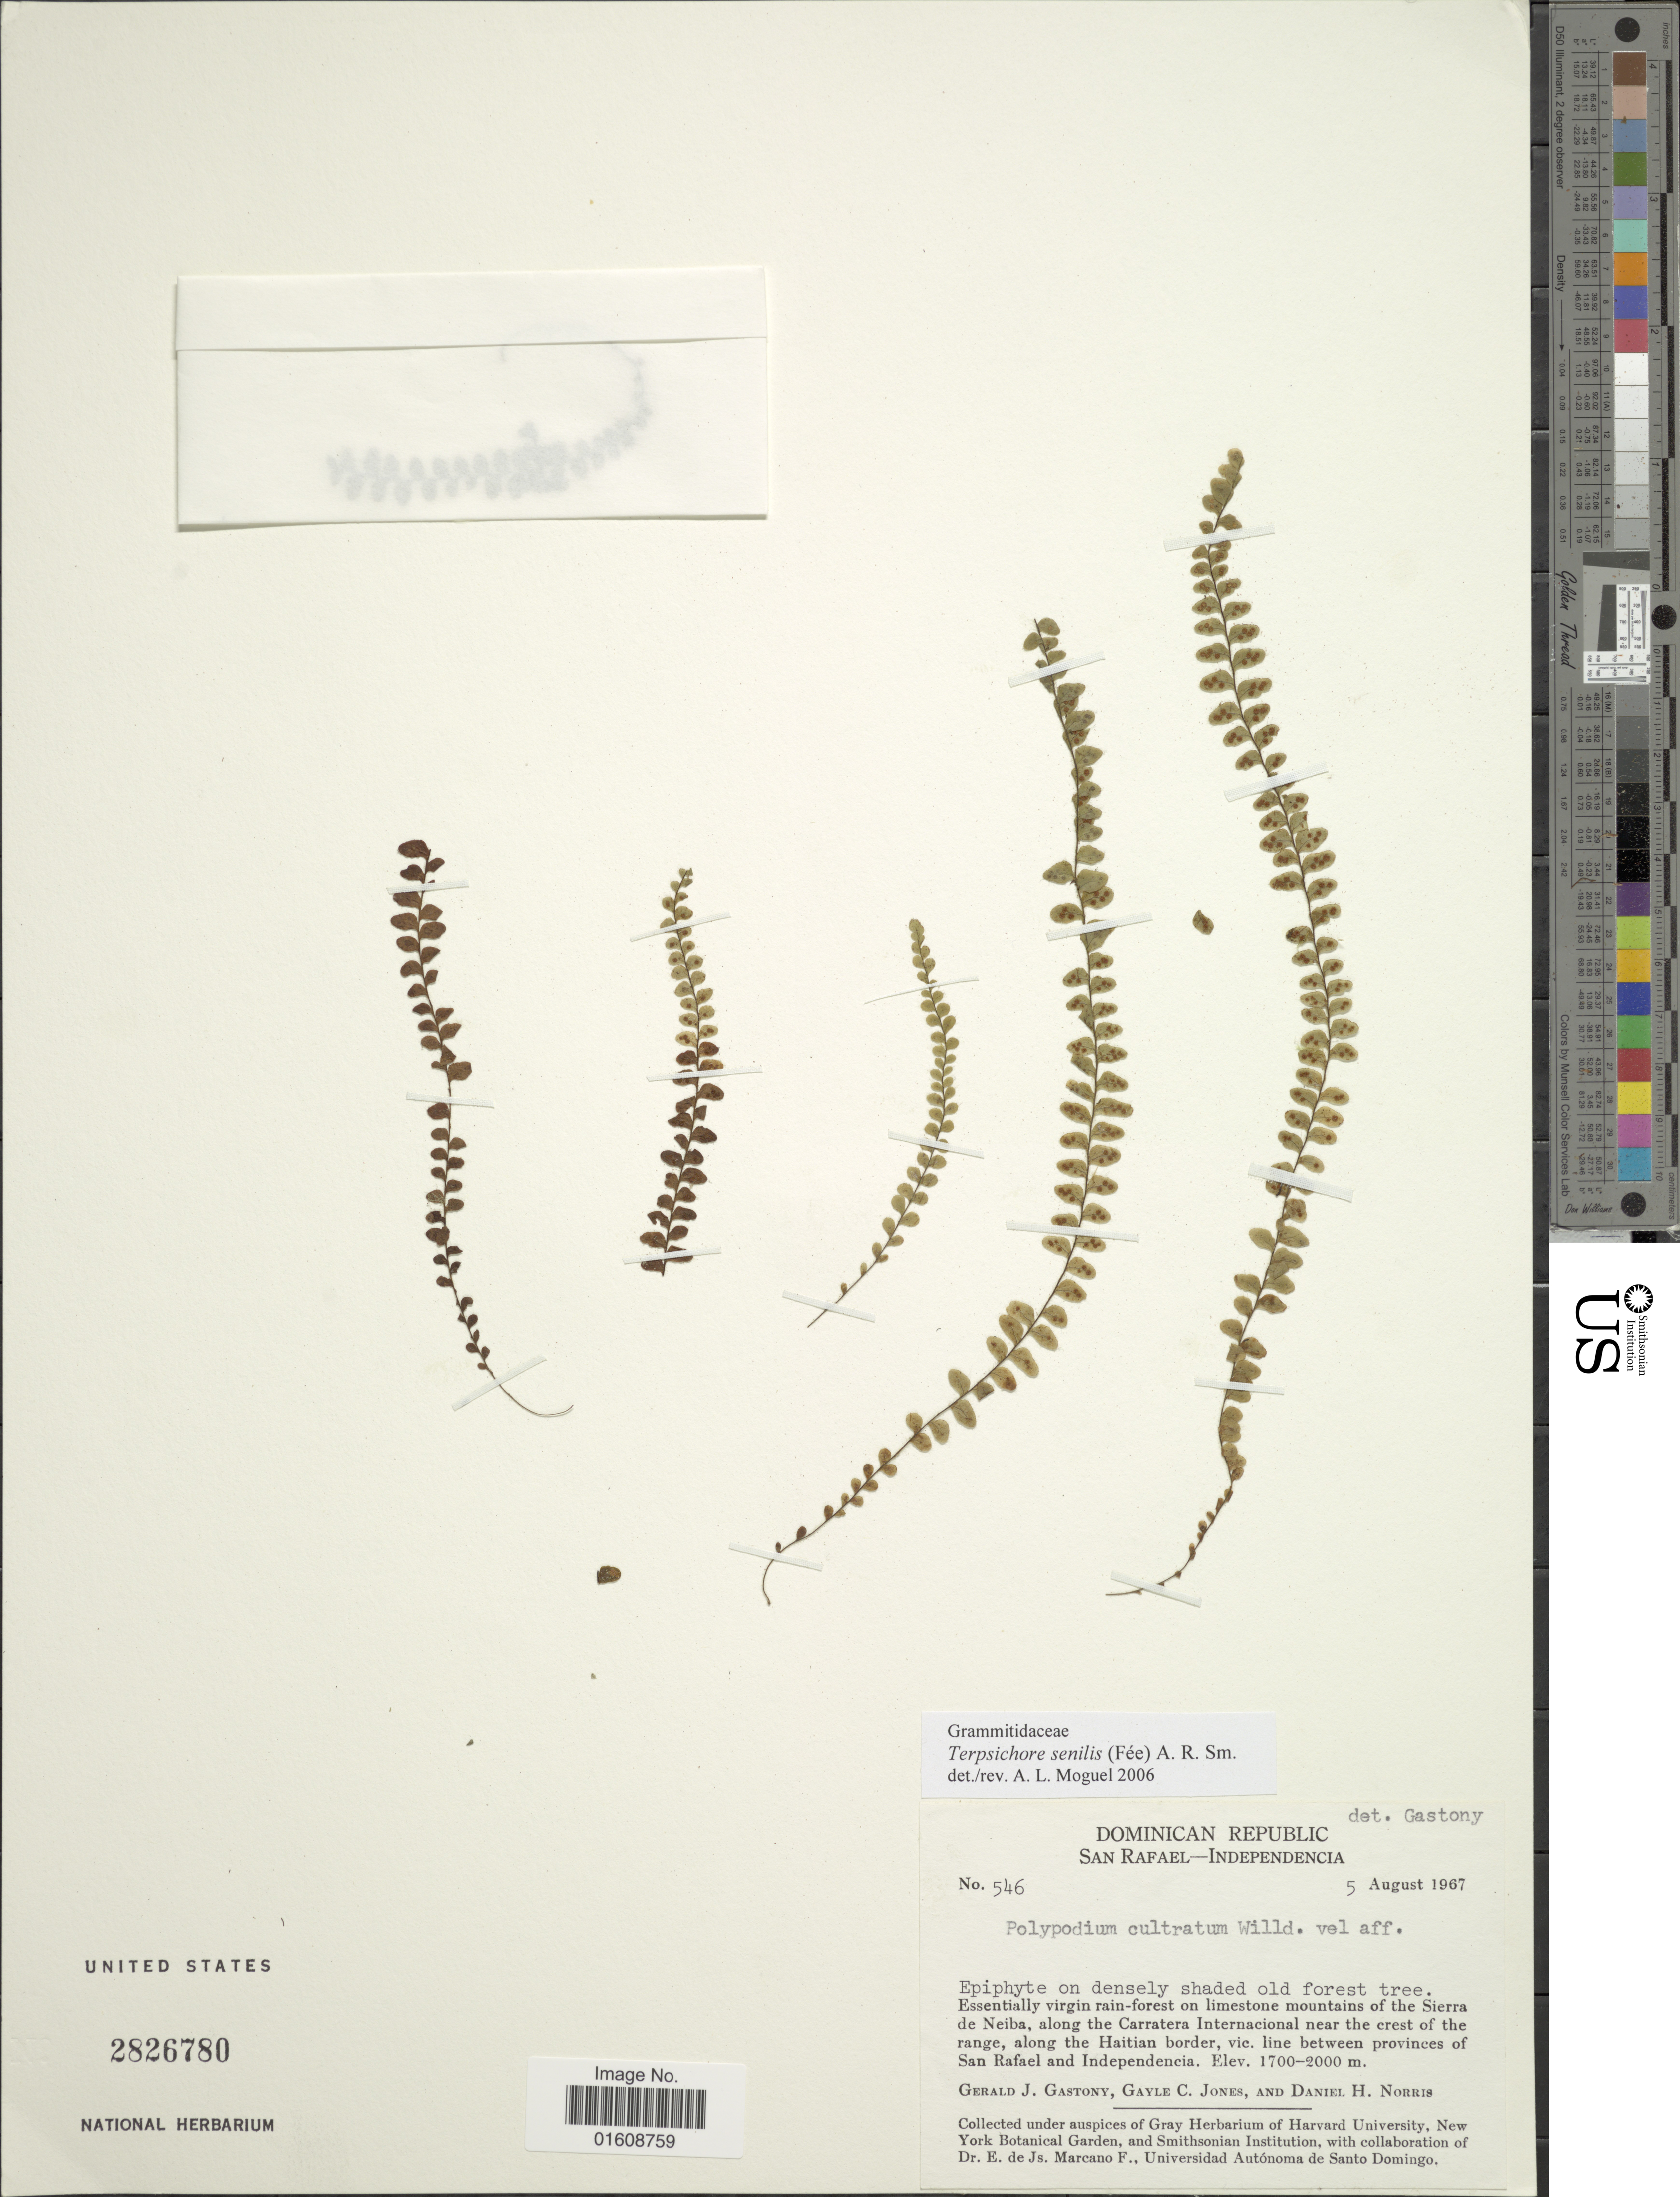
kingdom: Plantae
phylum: Tracheophyta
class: Polypodiopsida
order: Polypodiales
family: Polypodiaceae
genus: Alansmia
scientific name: Alansmia senilis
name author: (Fée) Moguel & M. Kessler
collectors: G. Gastony, G. C. Jones & D. H. Norris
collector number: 546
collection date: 1967-08-05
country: Dominican Republic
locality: San Rafael - Independencia. Essentially virgin rain-forest on limestone mountains of the Sierra de Neiba, along the Carratera Internacional near the crest of the range, along the Haitian border, vic. line between provinces of San Rafael and Independencia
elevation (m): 1700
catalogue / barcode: US 2826780